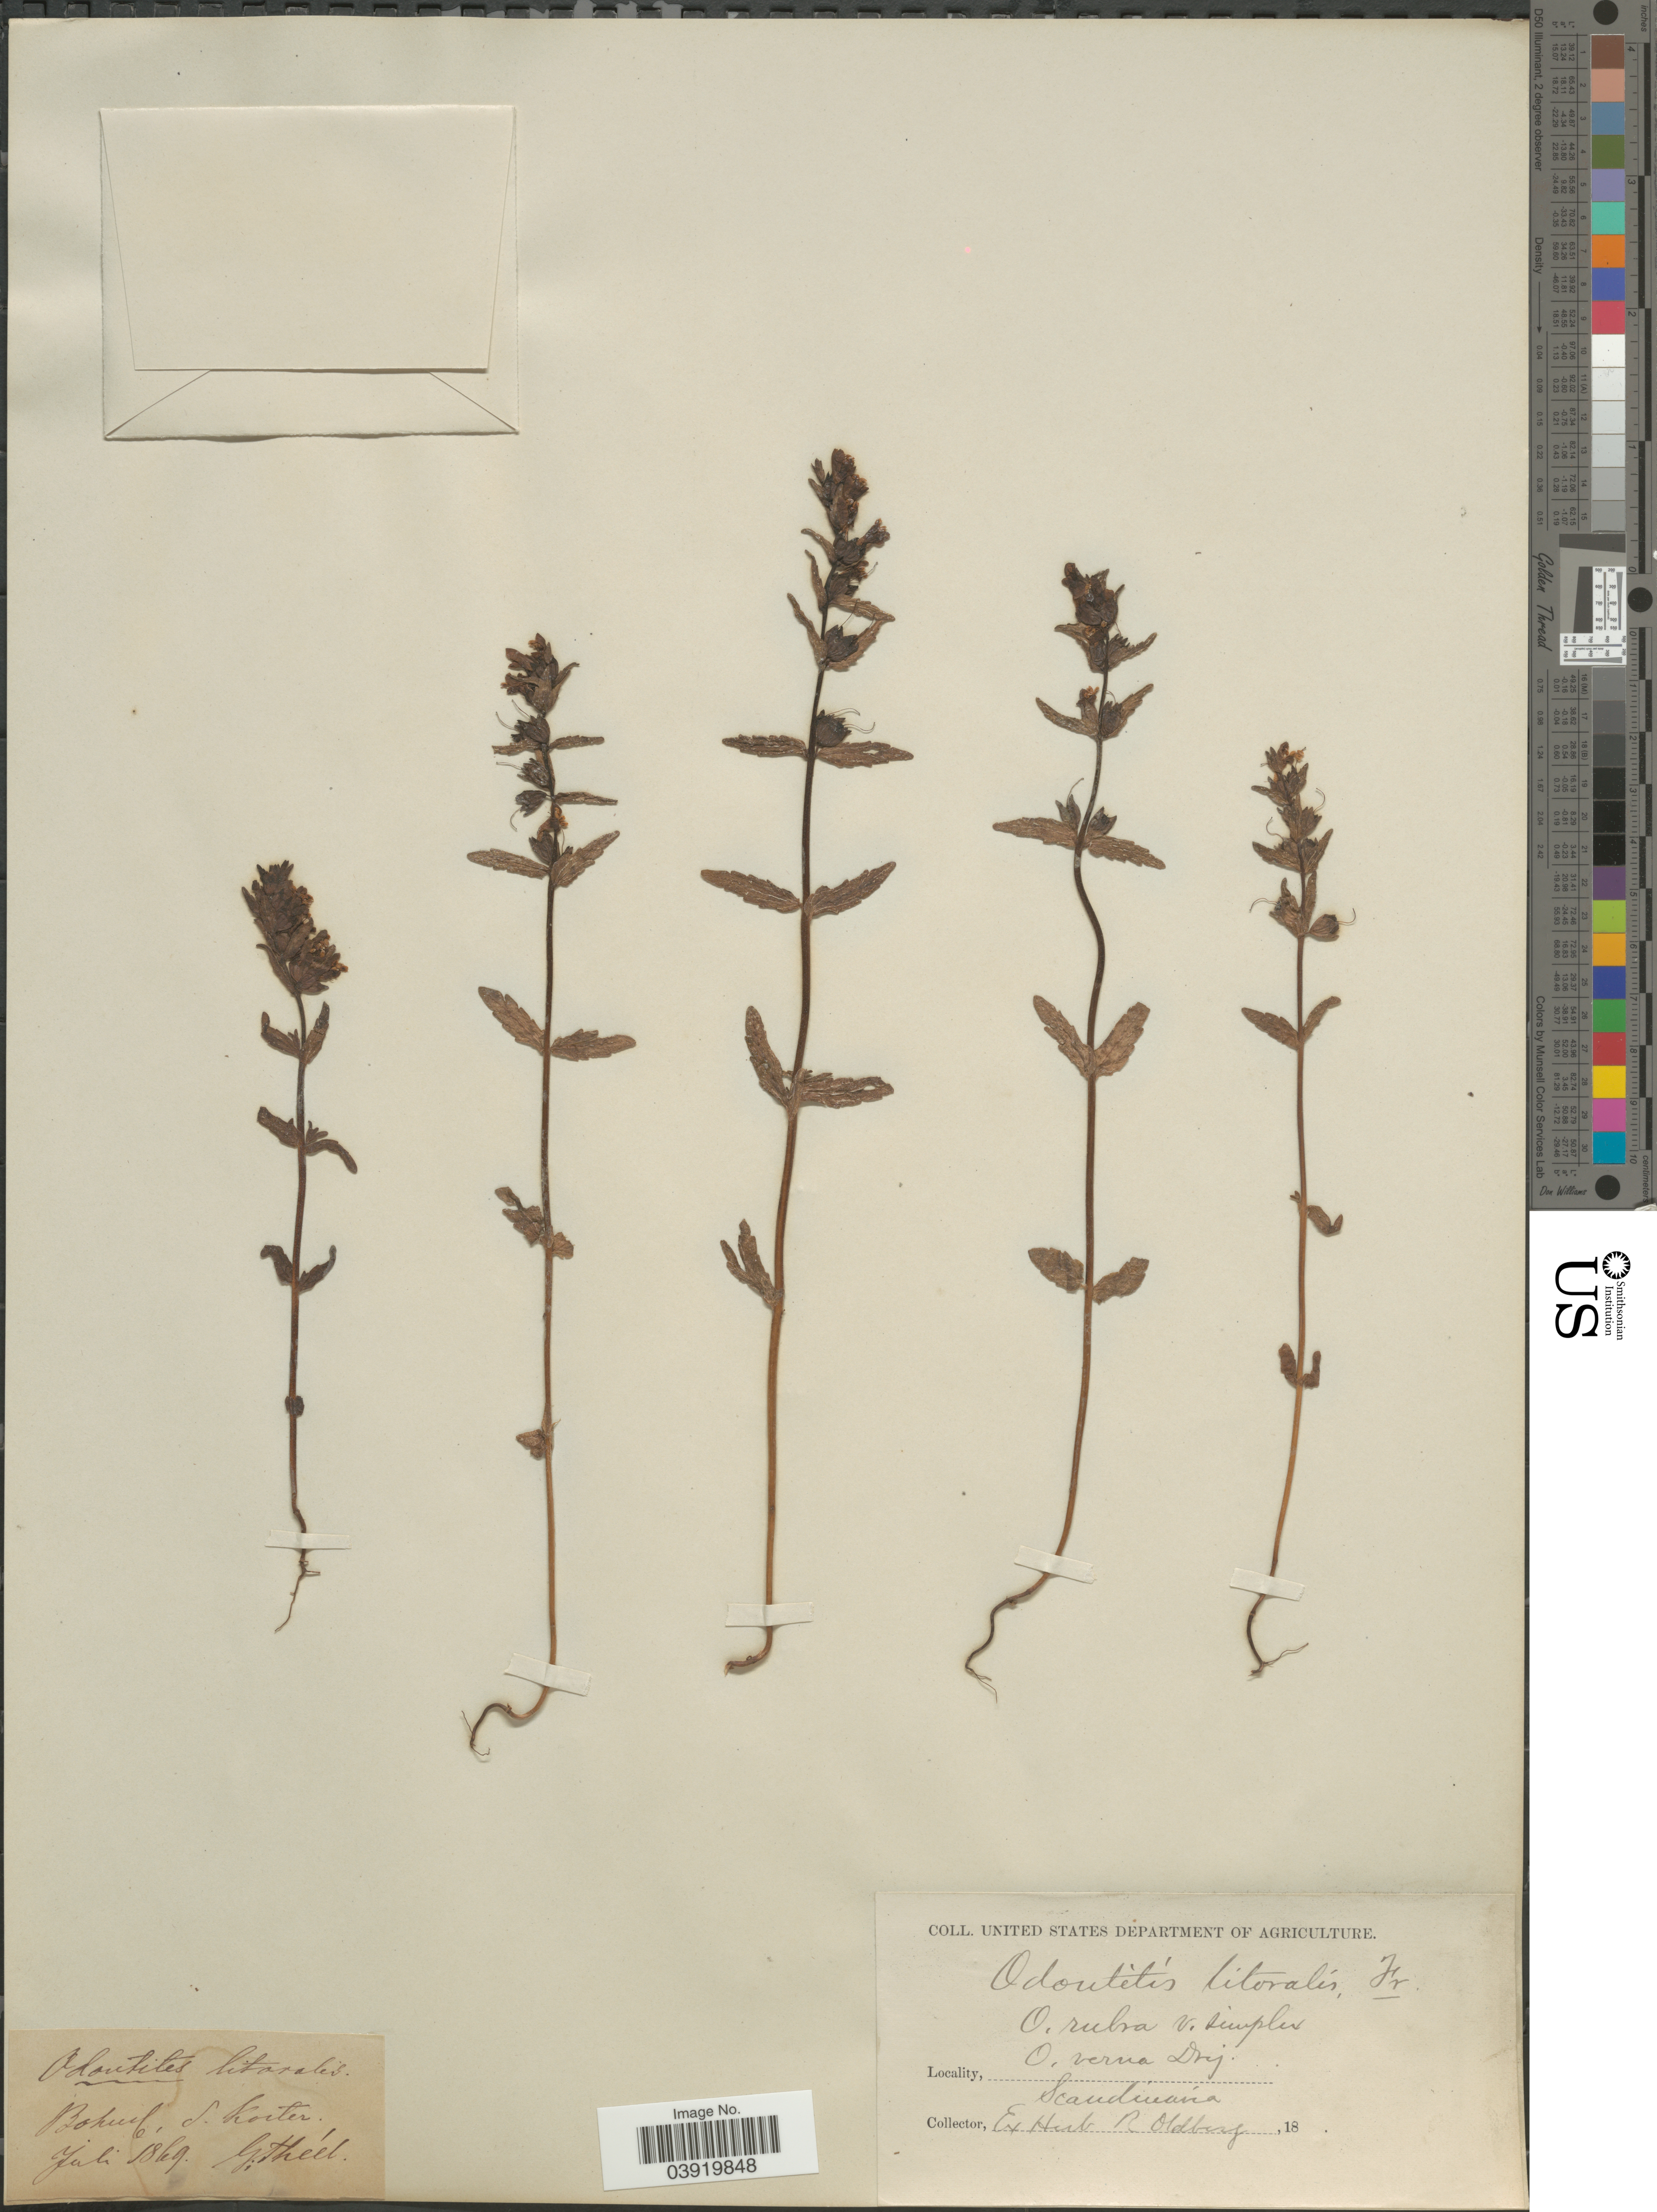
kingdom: Plantae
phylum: Tracheophyta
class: Magnoliopsida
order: Lamiales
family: Orobanchaceae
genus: Odontites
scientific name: Odontites litoralis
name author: Fr. a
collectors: ex herb. R. Oldberg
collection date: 1869-07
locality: Bohuif, S. Korter. Scandinavia. [interpreted]